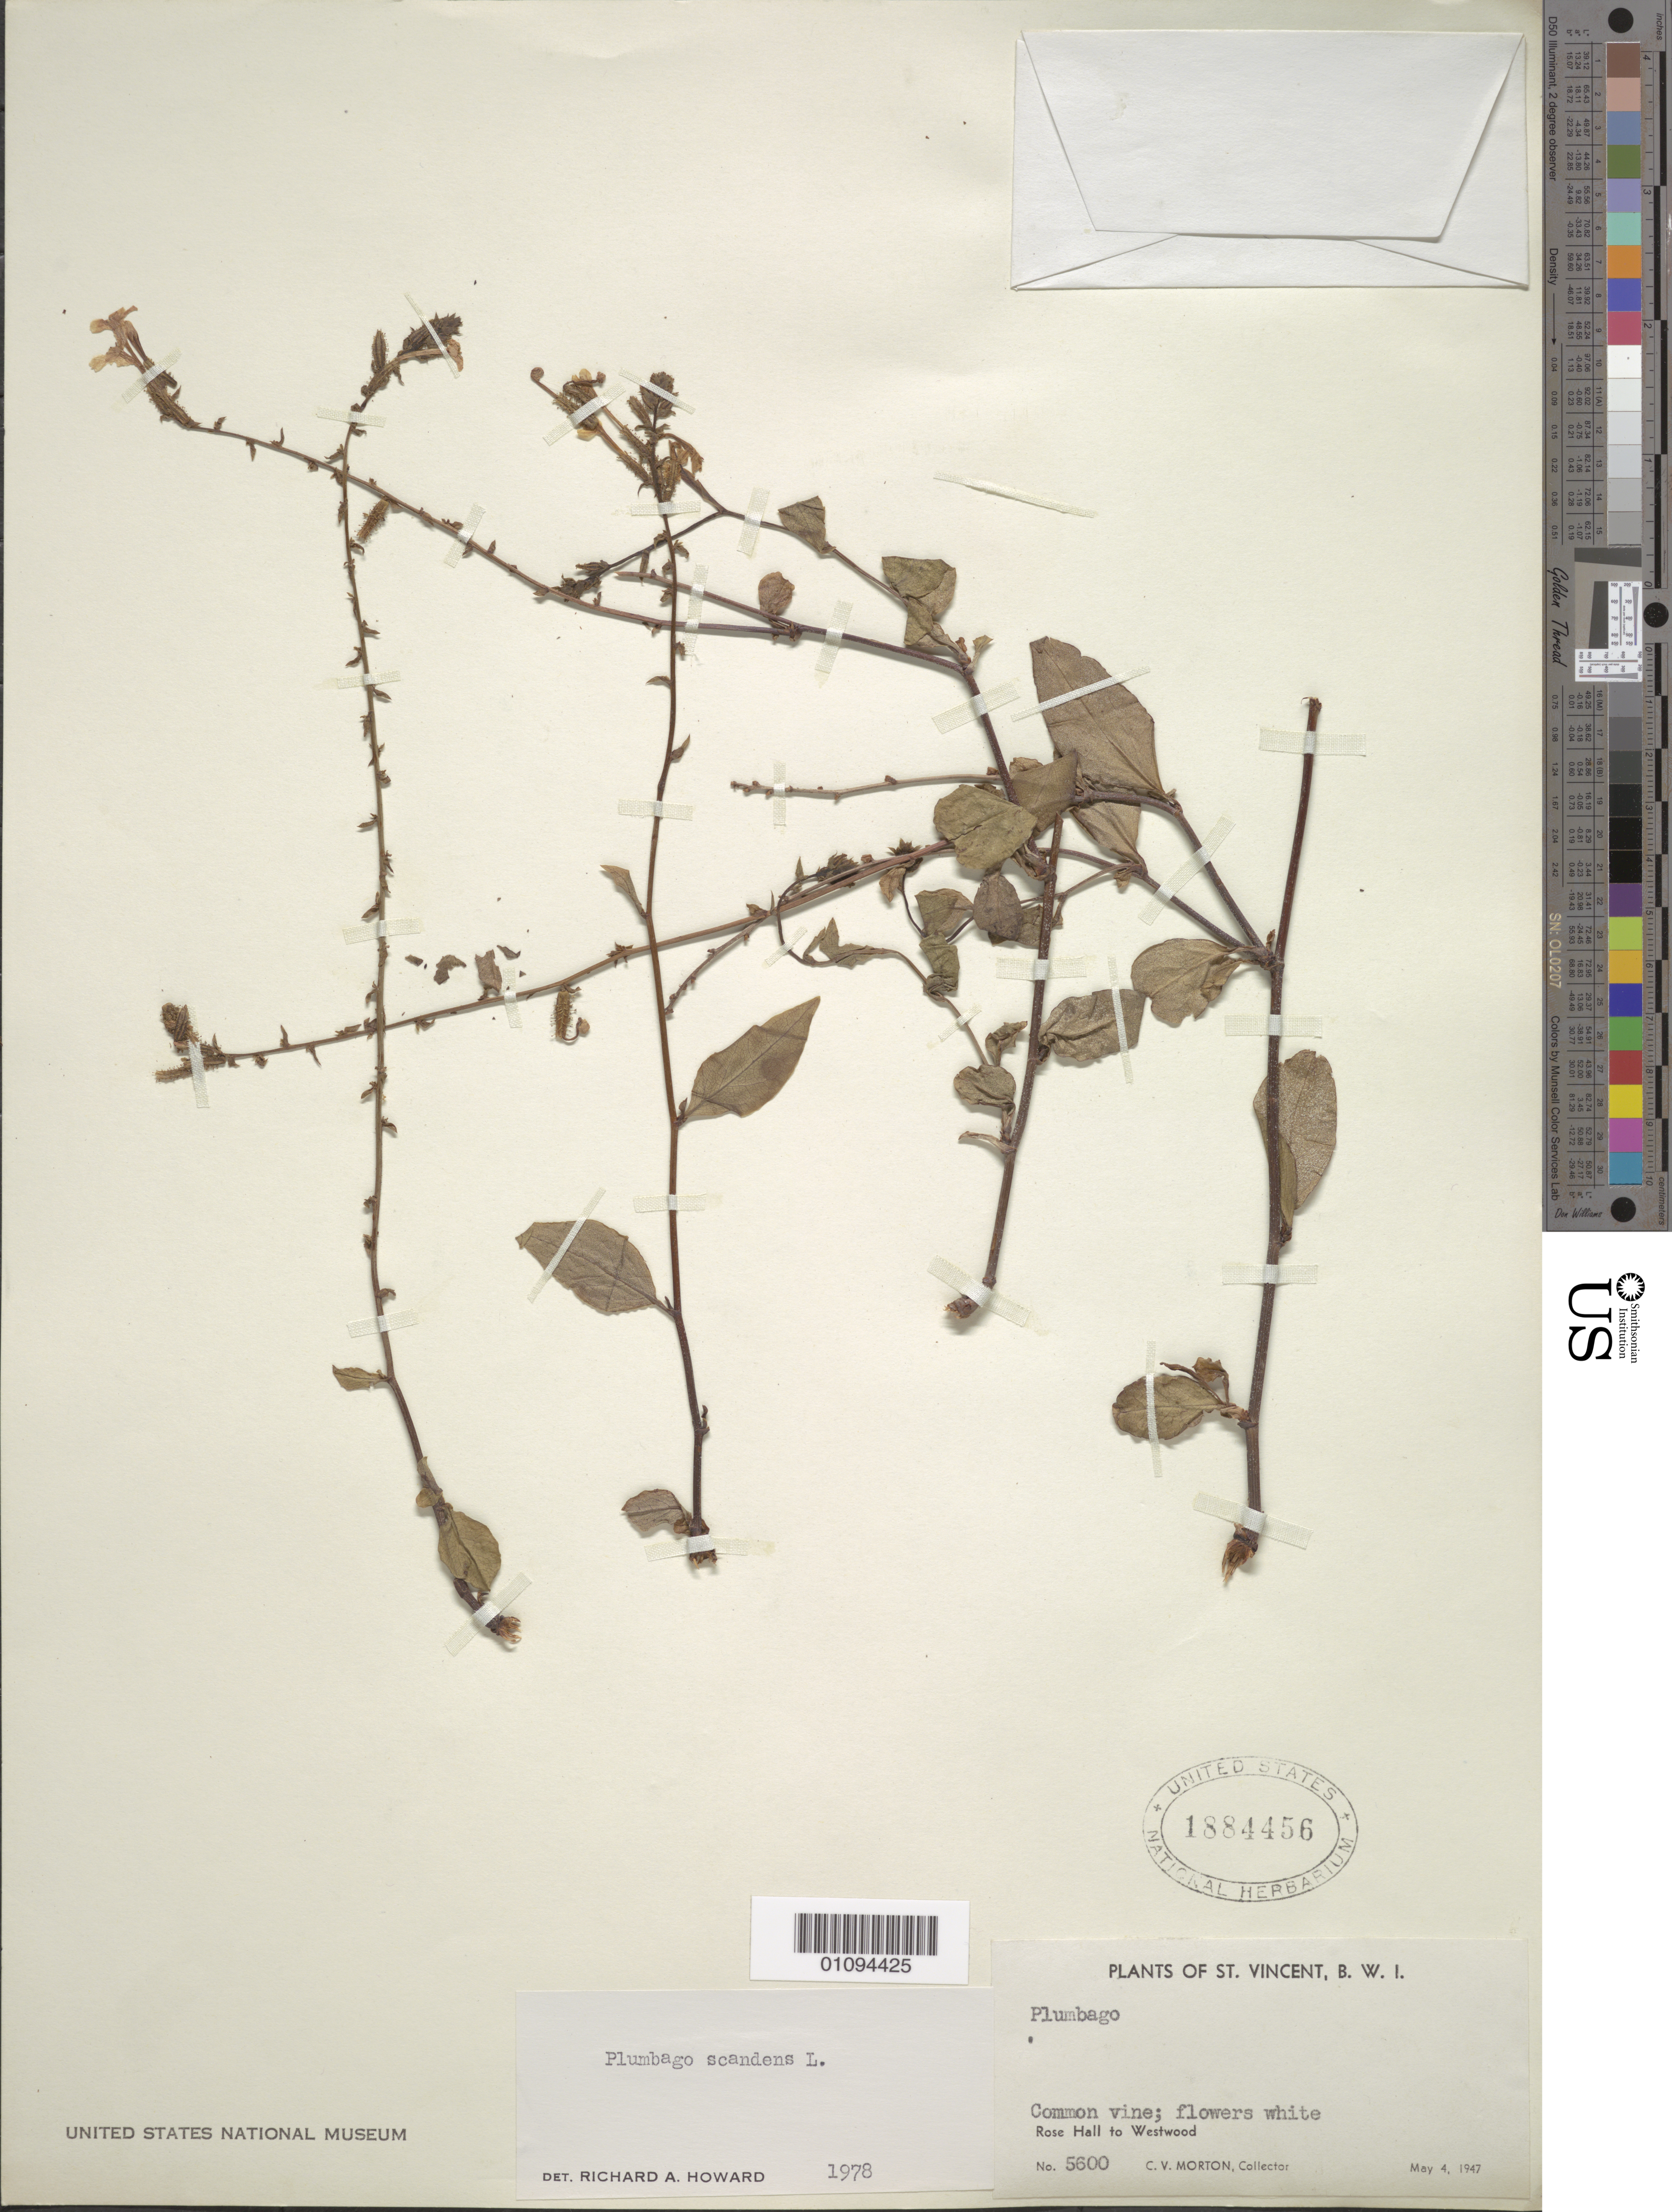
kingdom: Plantae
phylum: Tracheophyta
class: Magnoliopsida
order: Caryophyllales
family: Plumbaginaceae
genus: Plumbago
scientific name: Plumbago scandens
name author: L.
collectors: C. V. Morton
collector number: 5600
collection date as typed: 04 May 1947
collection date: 1947-05-04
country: St. Vincent - Grenadines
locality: Rose Hall to Westwood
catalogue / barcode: US 1884456